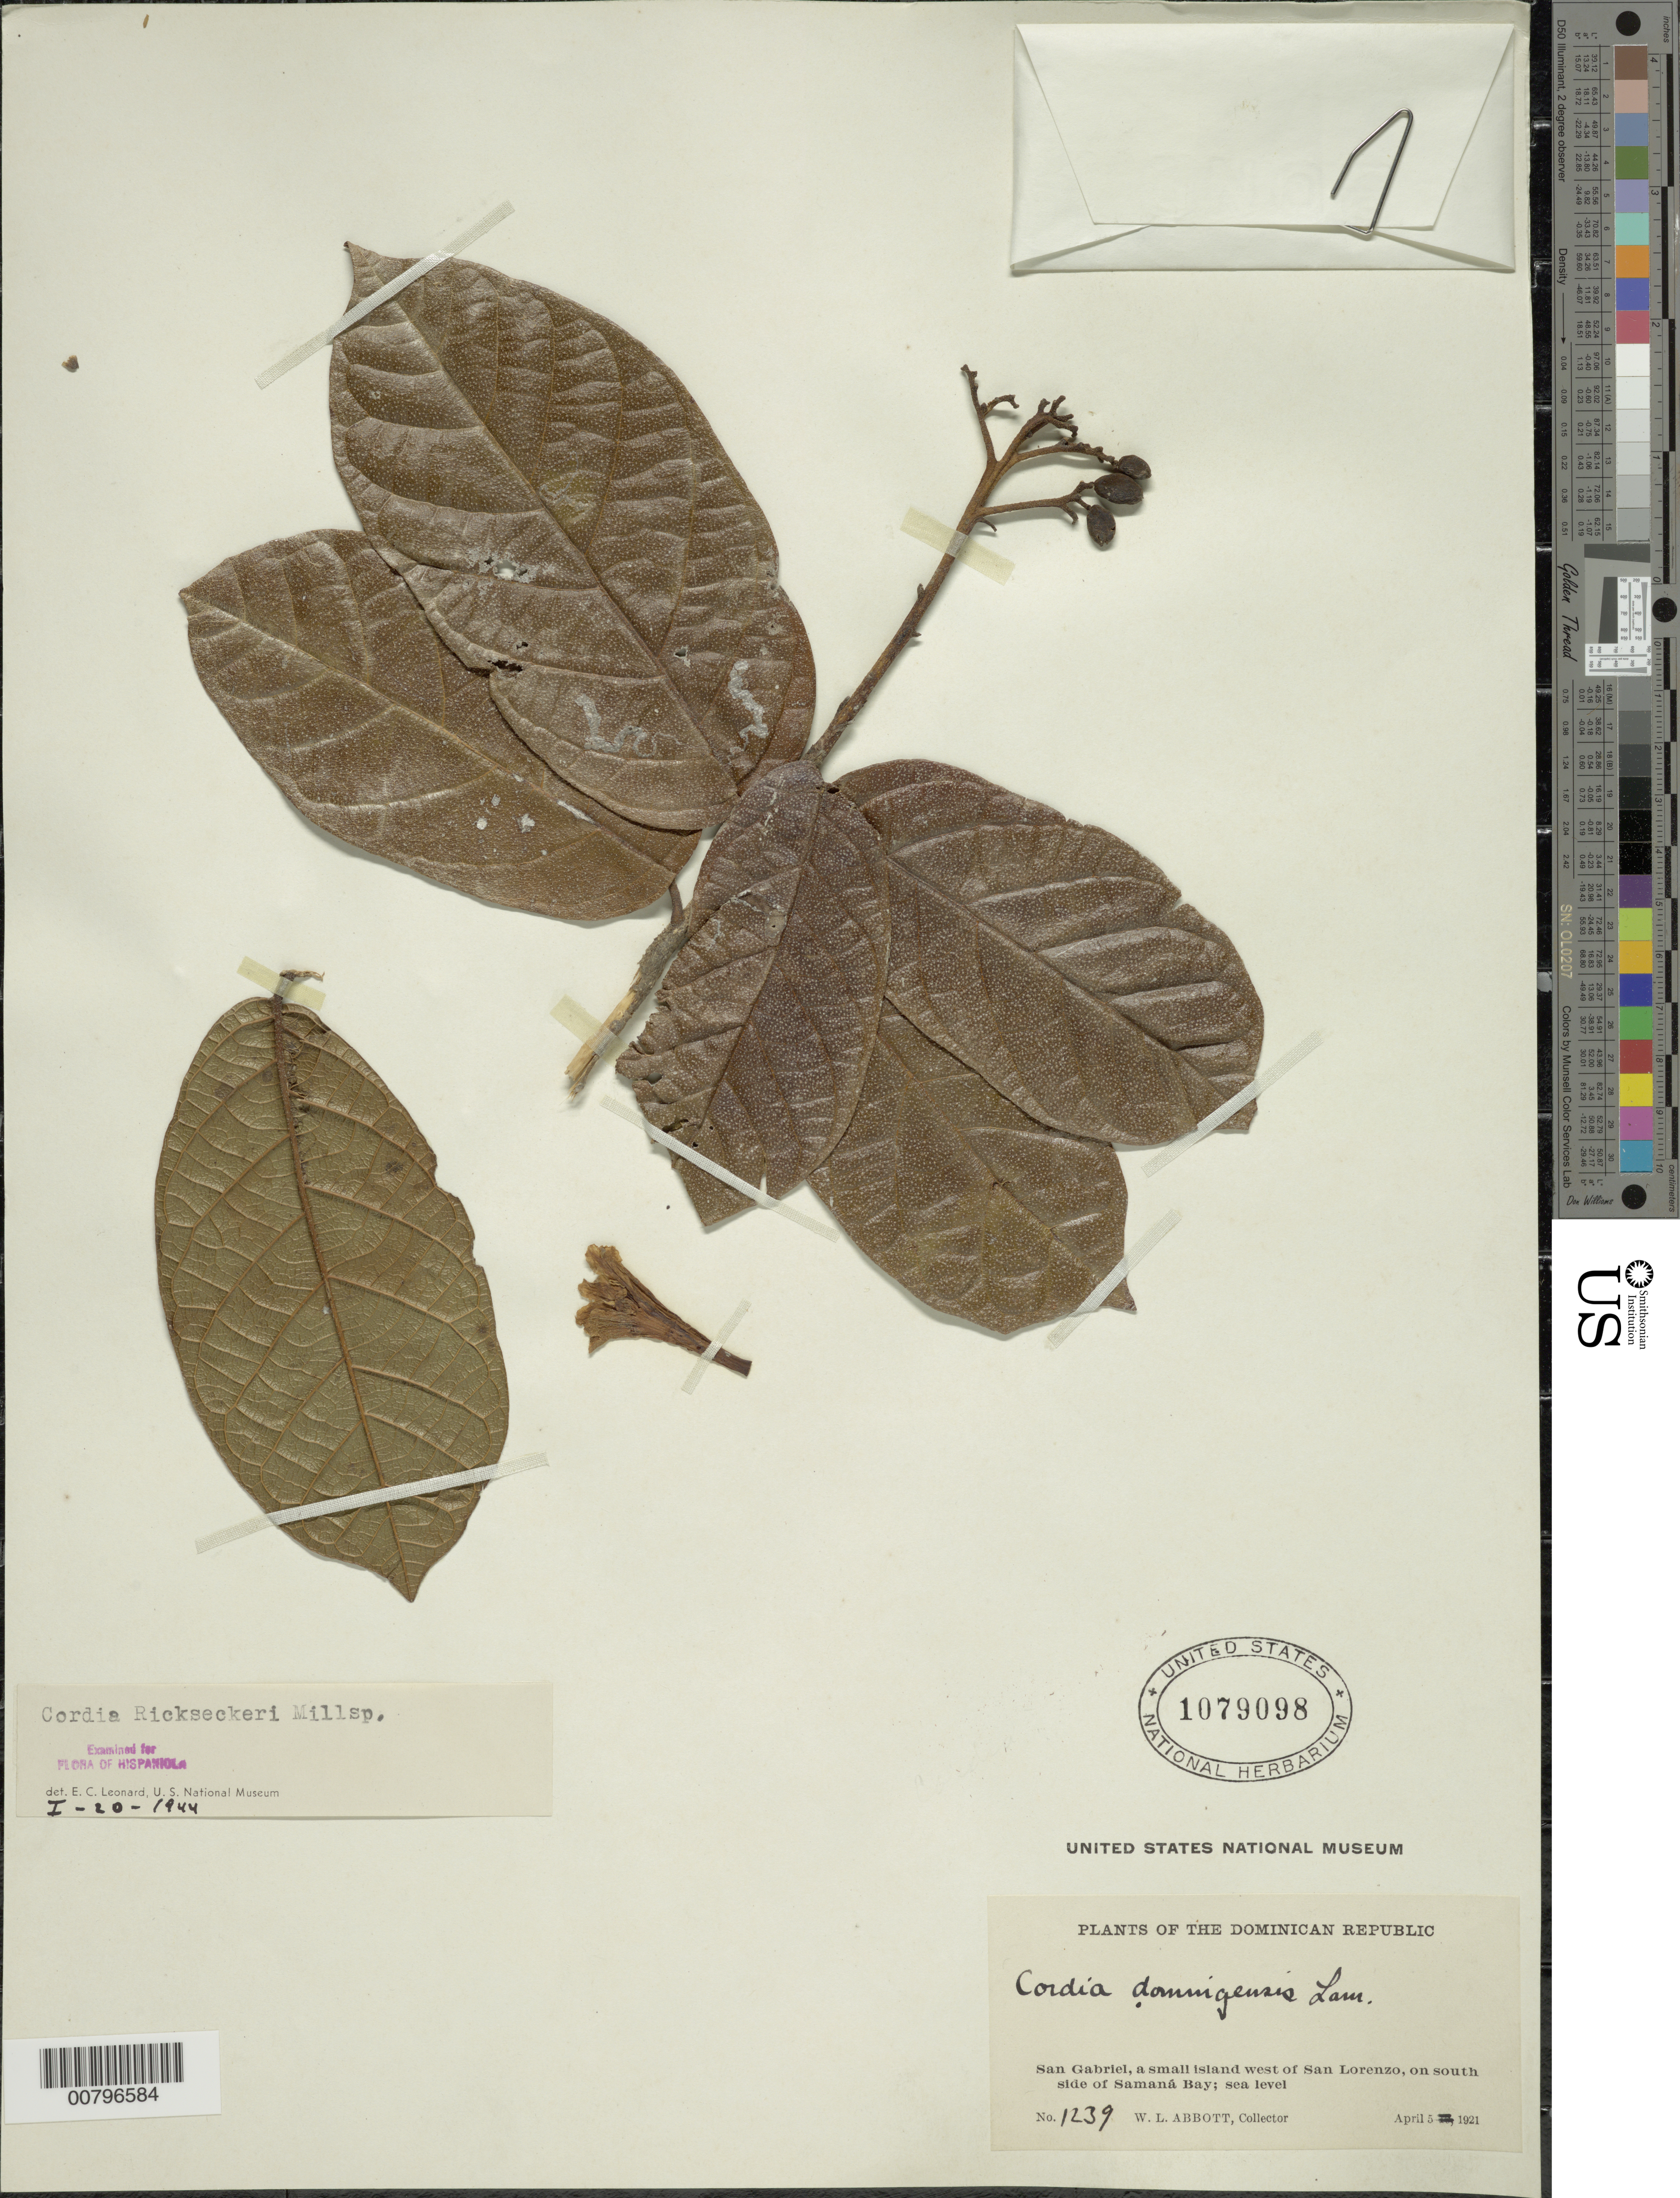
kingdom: Plantae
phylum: Tracheophyta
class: Magnoliopsida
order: Boraginales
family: Cordiaceae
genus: Cordia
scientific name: Cordia rickseckeri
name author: Millsp.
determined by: Leonard, Emery C., (US)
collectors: W. L. Abbott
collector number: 1239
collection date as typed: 05 Apr 1910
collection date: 1910-04-05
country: Dominican Republic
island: Hispaniola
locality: On south side of Samaná Bay, San Gabriel, a small island west of San Lorenzo.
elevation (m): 0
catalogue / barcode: US 1079098